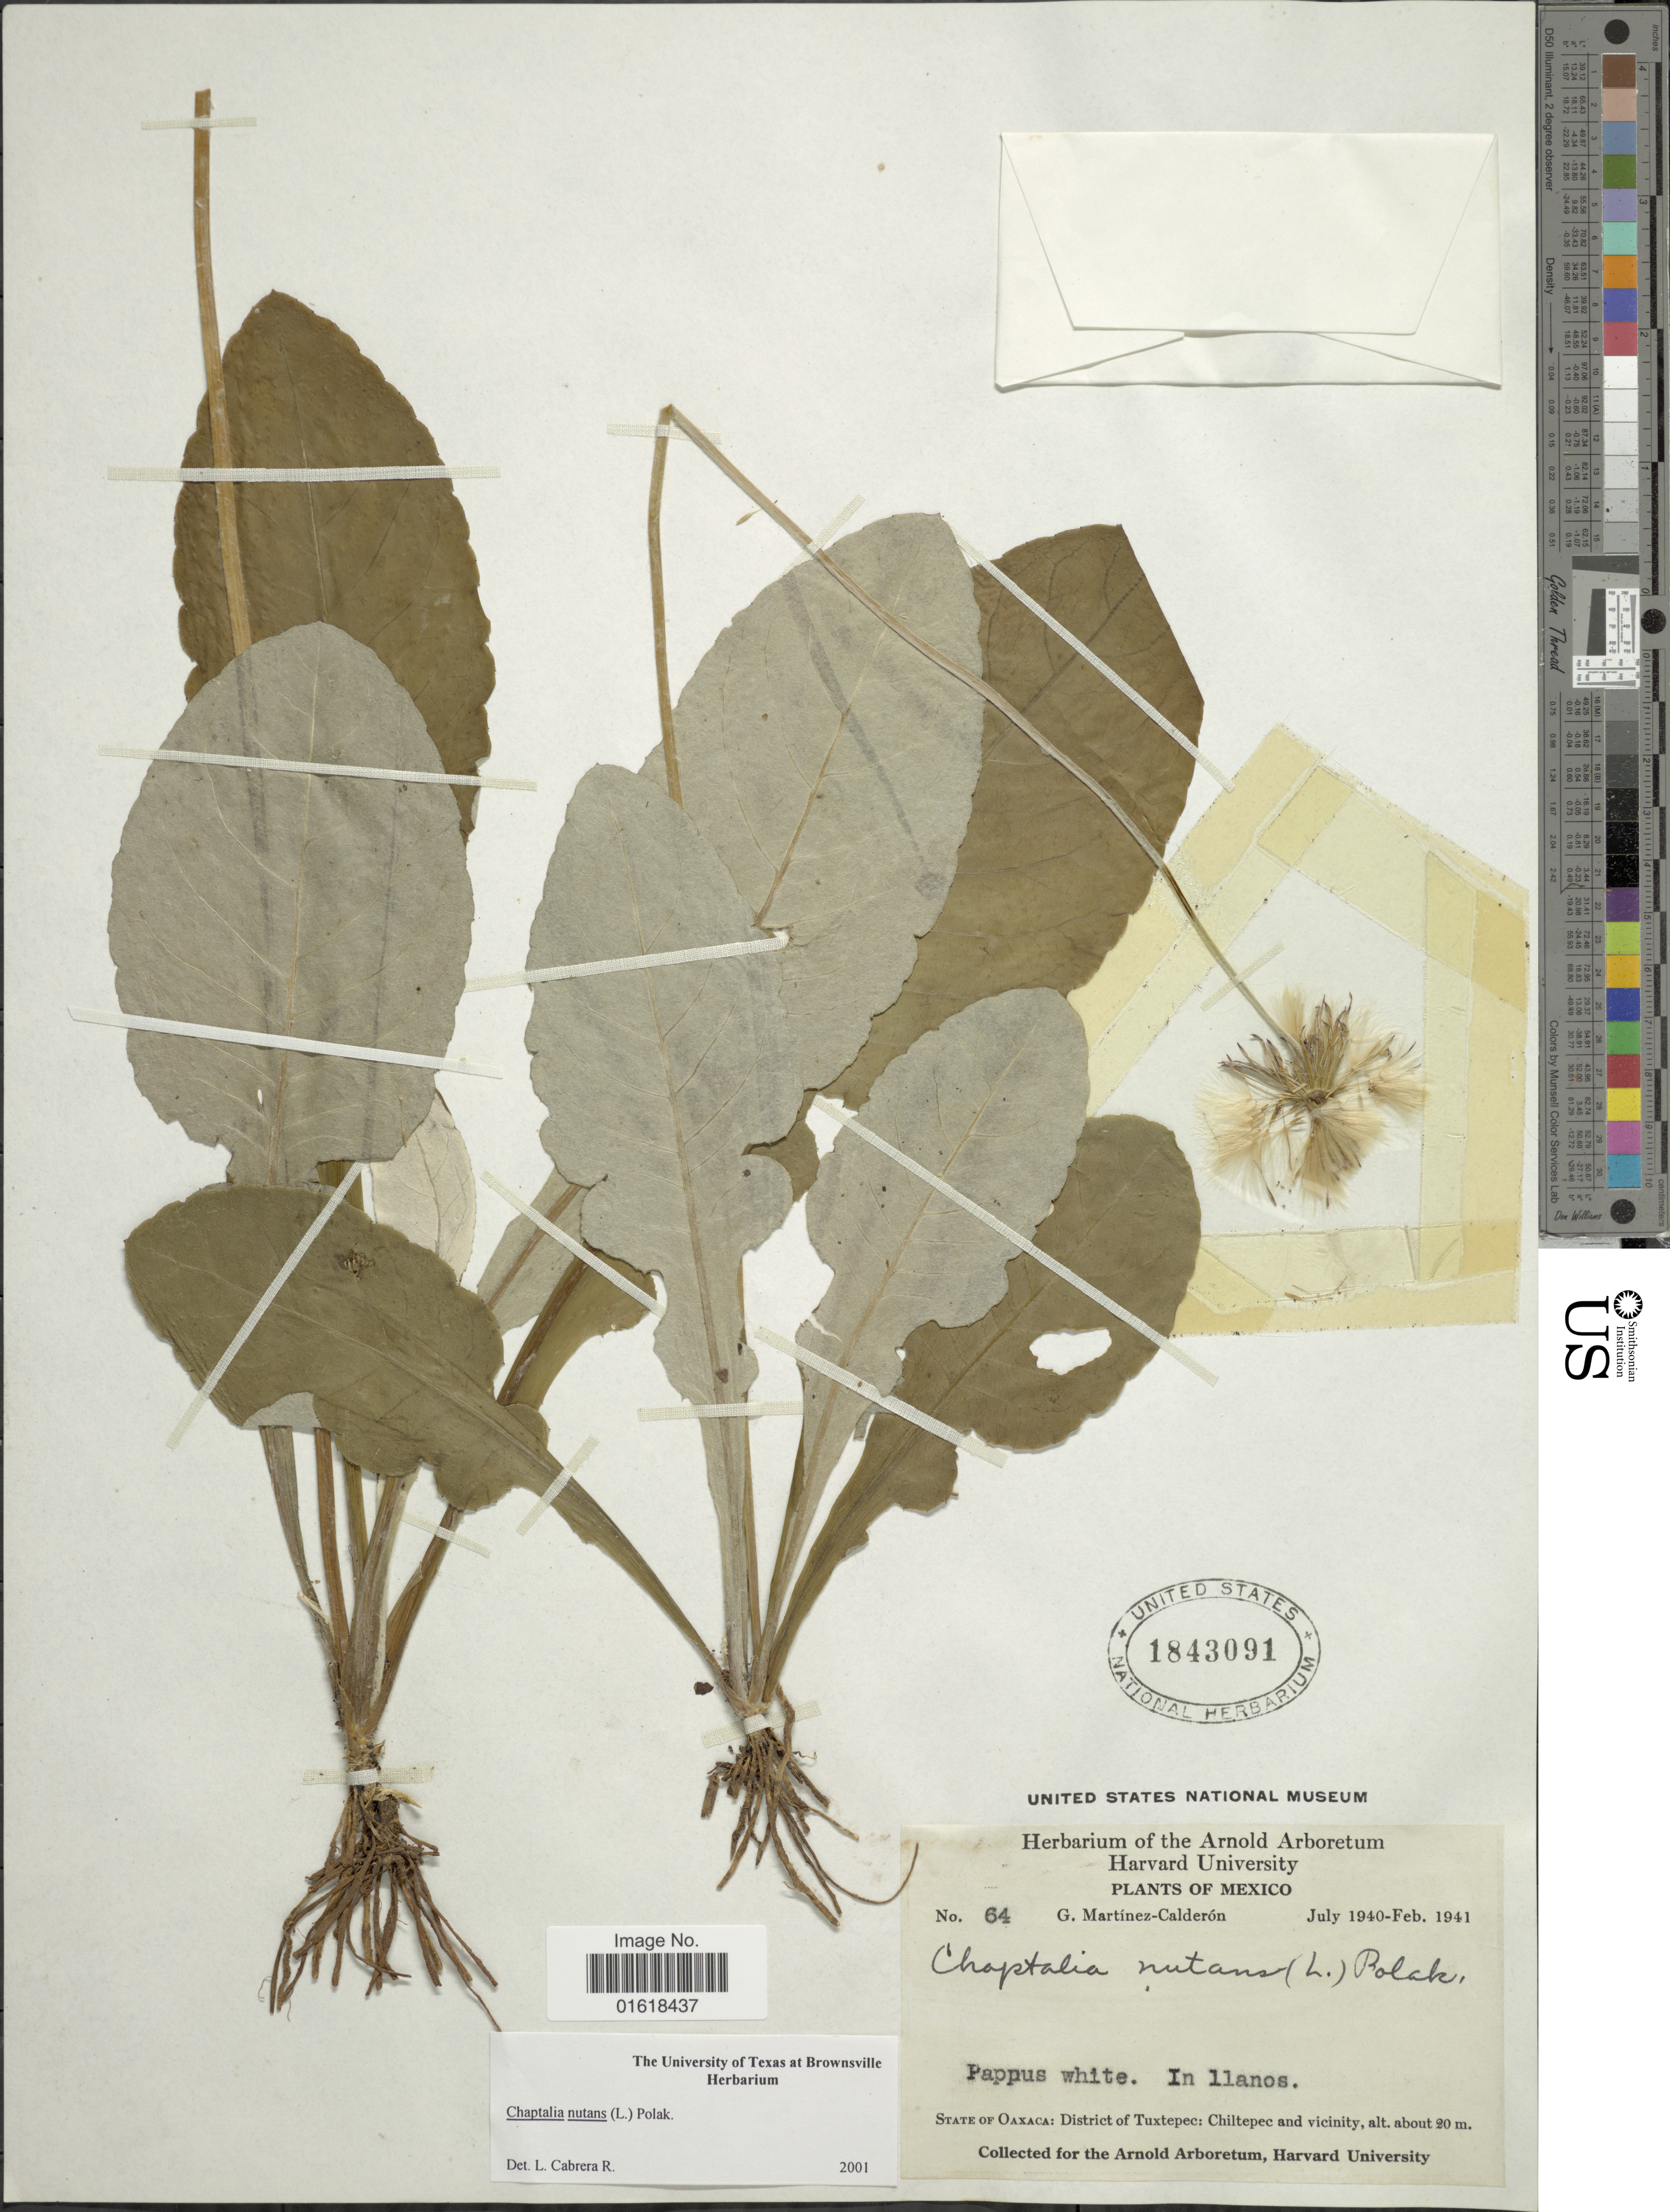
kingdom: Plantae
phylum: Tracheophyta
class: Magnoliopsida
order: Asterales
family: Asteraceae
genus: Chaptalia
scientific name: Chaptalia nutans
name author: (L.) Pol.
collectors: G. Martínez Calderón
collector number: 64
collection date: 1940-07/1941-02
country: Mexico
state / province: Oaxaca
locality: District of Tuxtepec: Chiltepec and vicinity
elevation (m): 20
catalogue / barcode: US 1843091